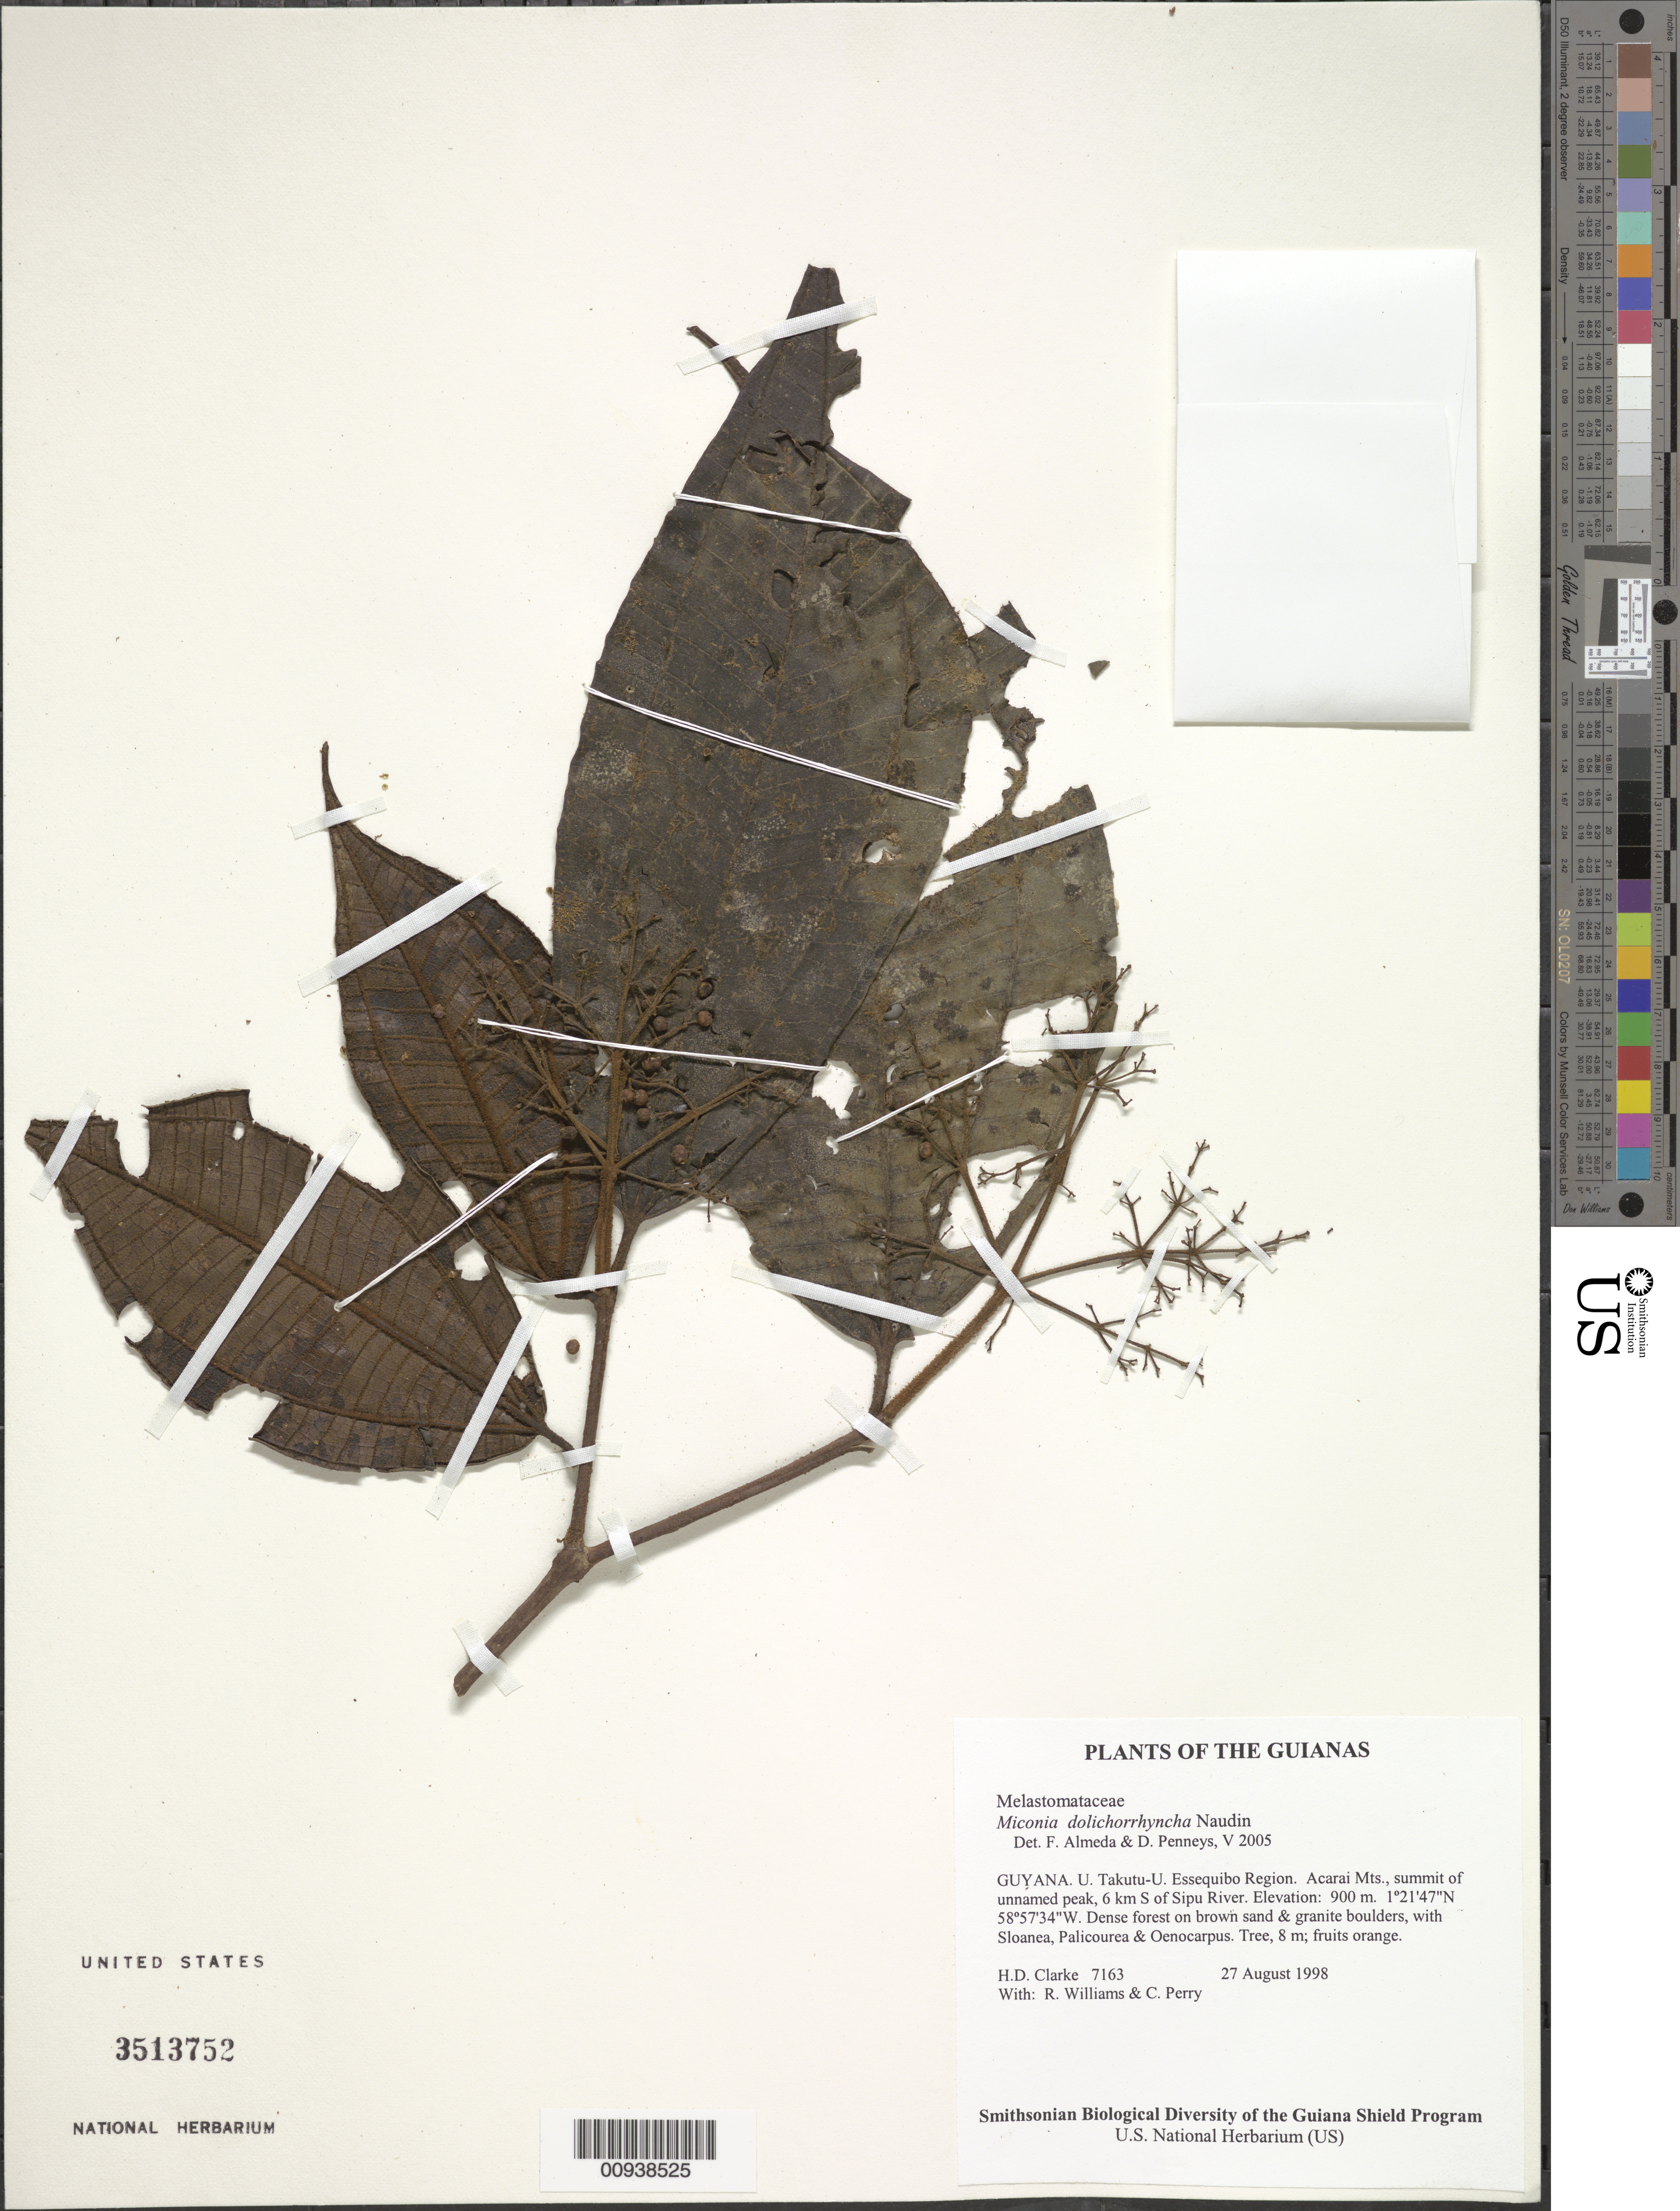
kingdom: Plantae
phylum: Tracheophyta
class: Magnoliopsida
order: Myrtales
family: Melastomataceae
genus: Miconia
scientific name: Miconia dolichorrhyncha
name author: Naudin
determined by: Almeda, F.; Penneys, D. S.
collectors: H. D. Clarke, R. Williams & C. Perry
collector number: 7163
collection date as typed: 27 August 1998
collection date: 1998-08-27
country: Guyana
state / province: U. Takutu-U. Essequibo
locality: Acarai Mts., summit of unnamed peak, 6 km S of Sipu River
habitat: Dense forest on brown sand & granite boulders, with Sloanea, Palicourea & Oenocarpus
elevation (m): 900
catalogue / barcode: US 3513752